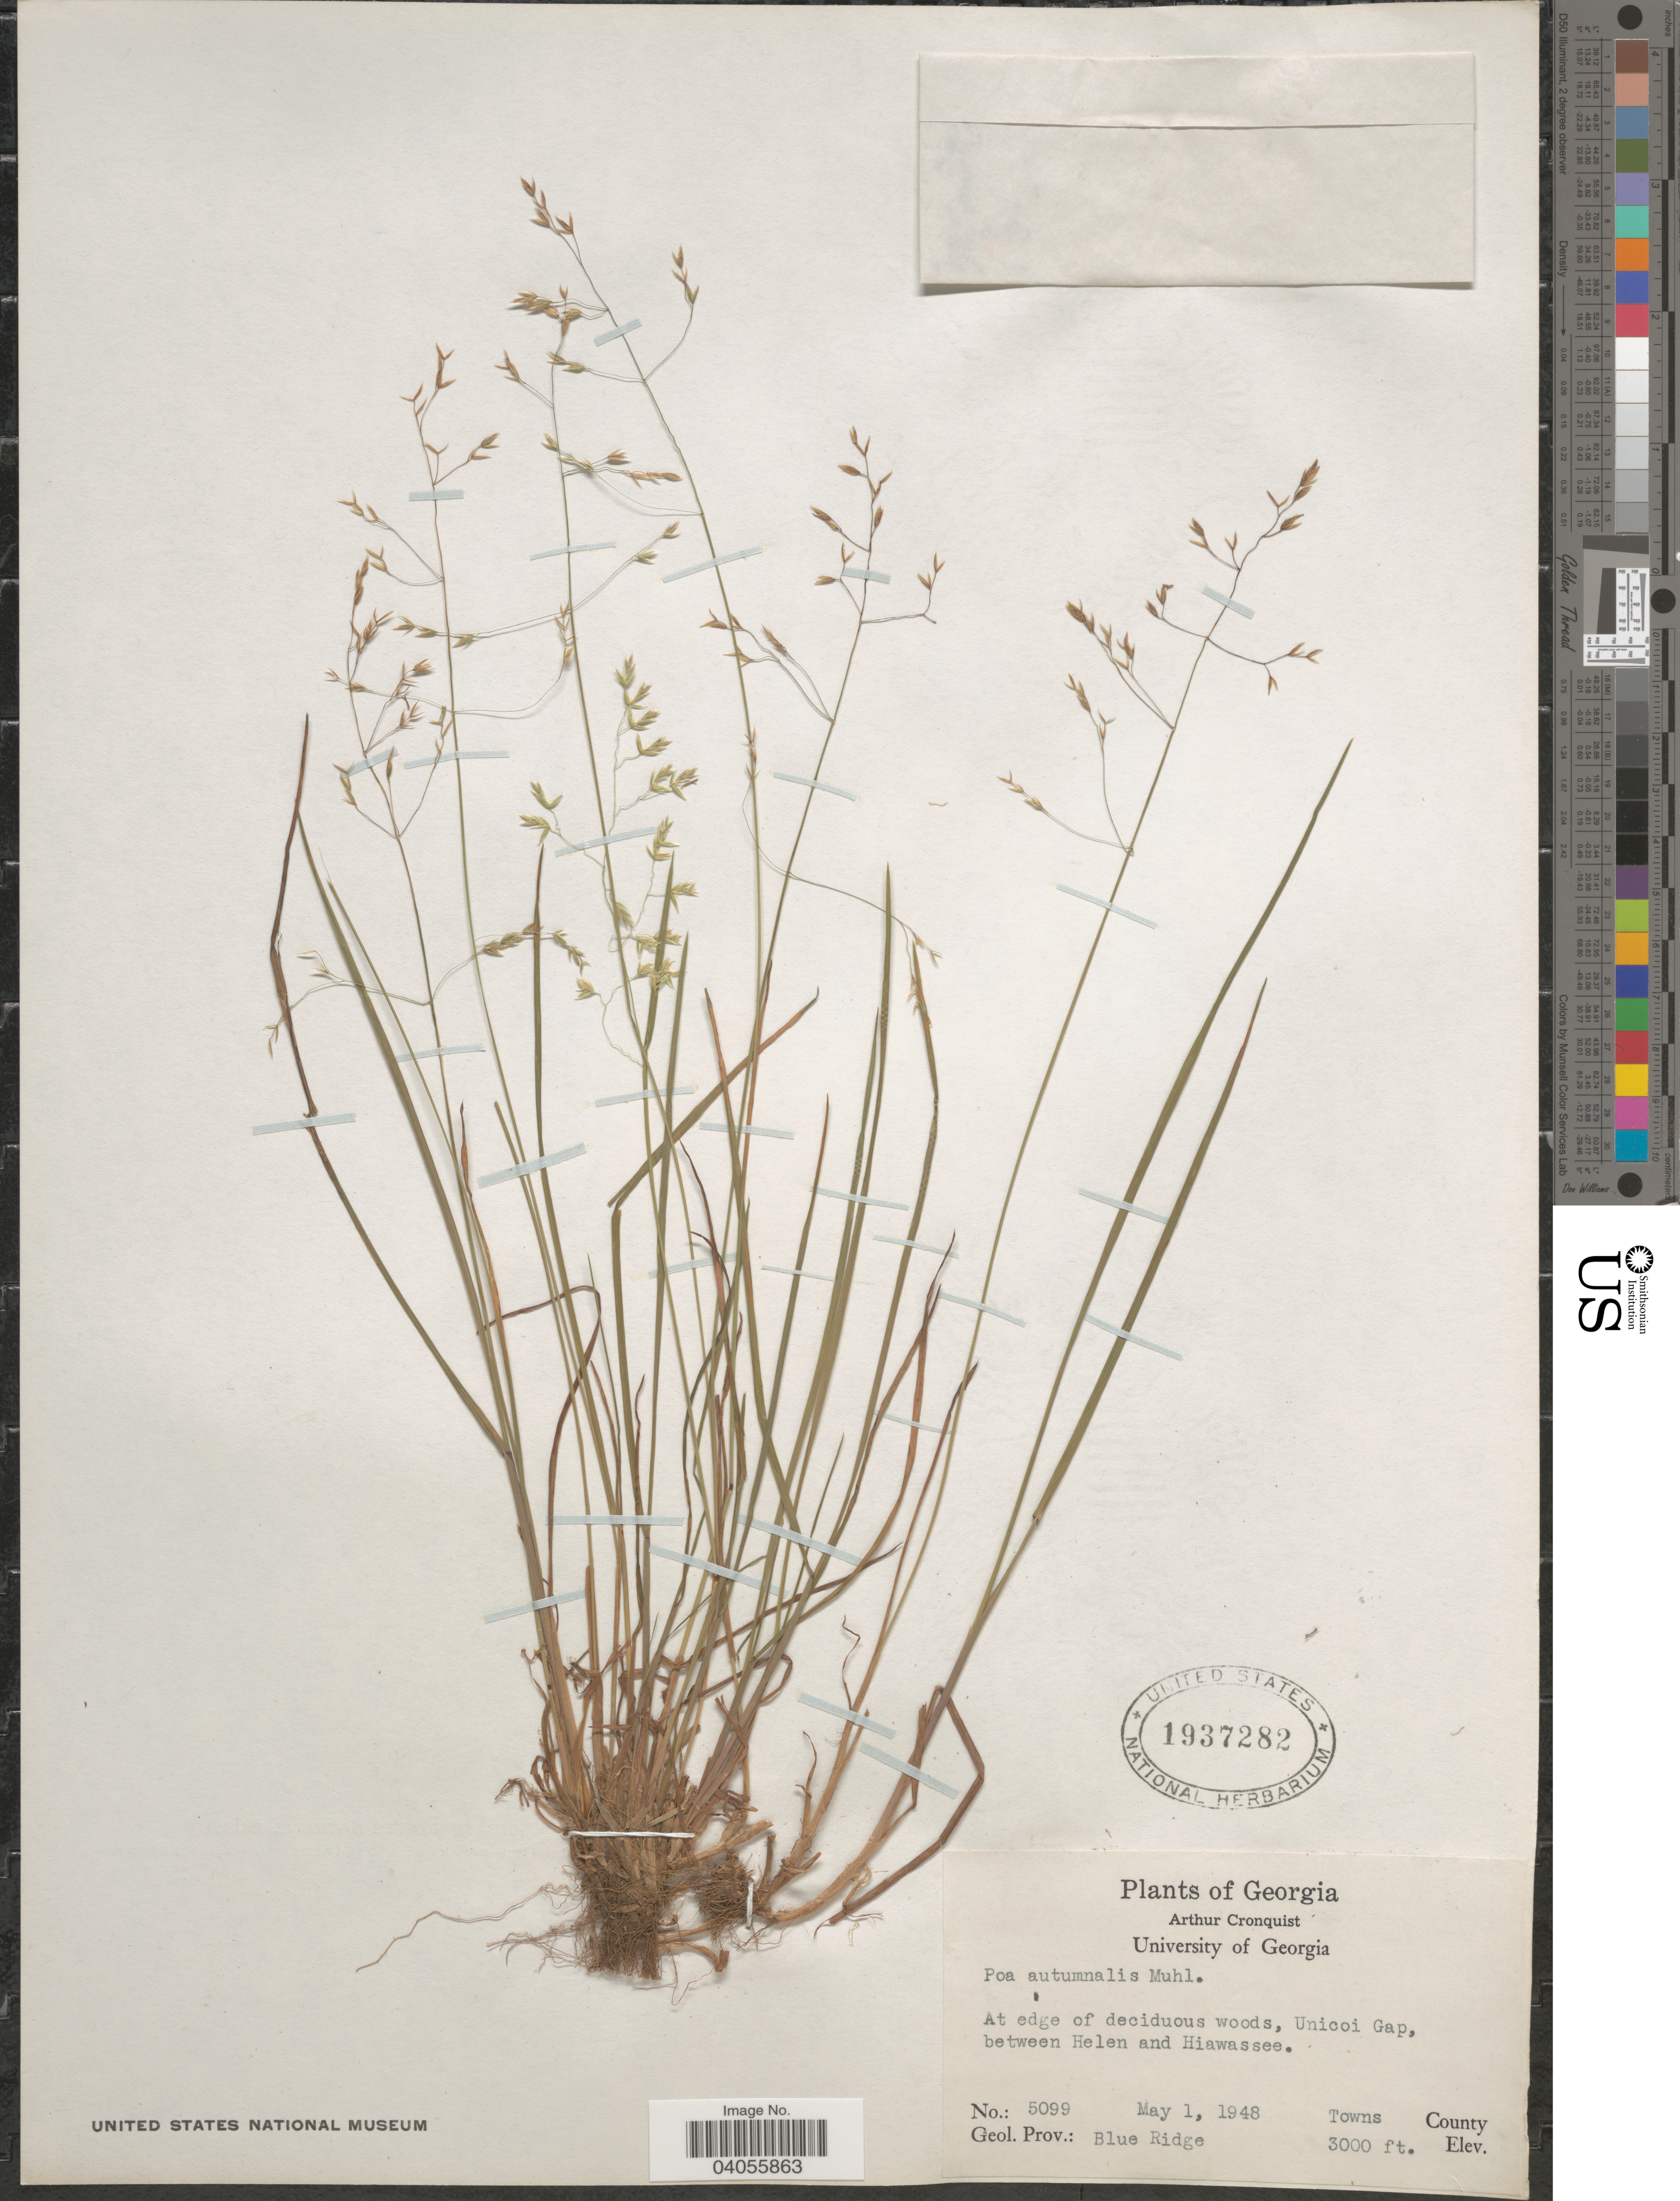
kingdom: Plantae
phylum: Tracheophyta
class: Liliopsida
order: Poales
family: Poaceae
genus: Poa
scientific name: Poa autumnalis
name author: Muhl. ex Elliott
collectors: A. J. Cronquist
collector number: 5099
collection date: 1948-05-01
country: United States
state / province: Georgia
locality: At edge of deciduous woods, Unicoi Gap, between Helen and Hiawassee. Towns County. Geol. Prov.: Blue Ridge.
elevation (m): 914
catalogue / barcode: US 1937282